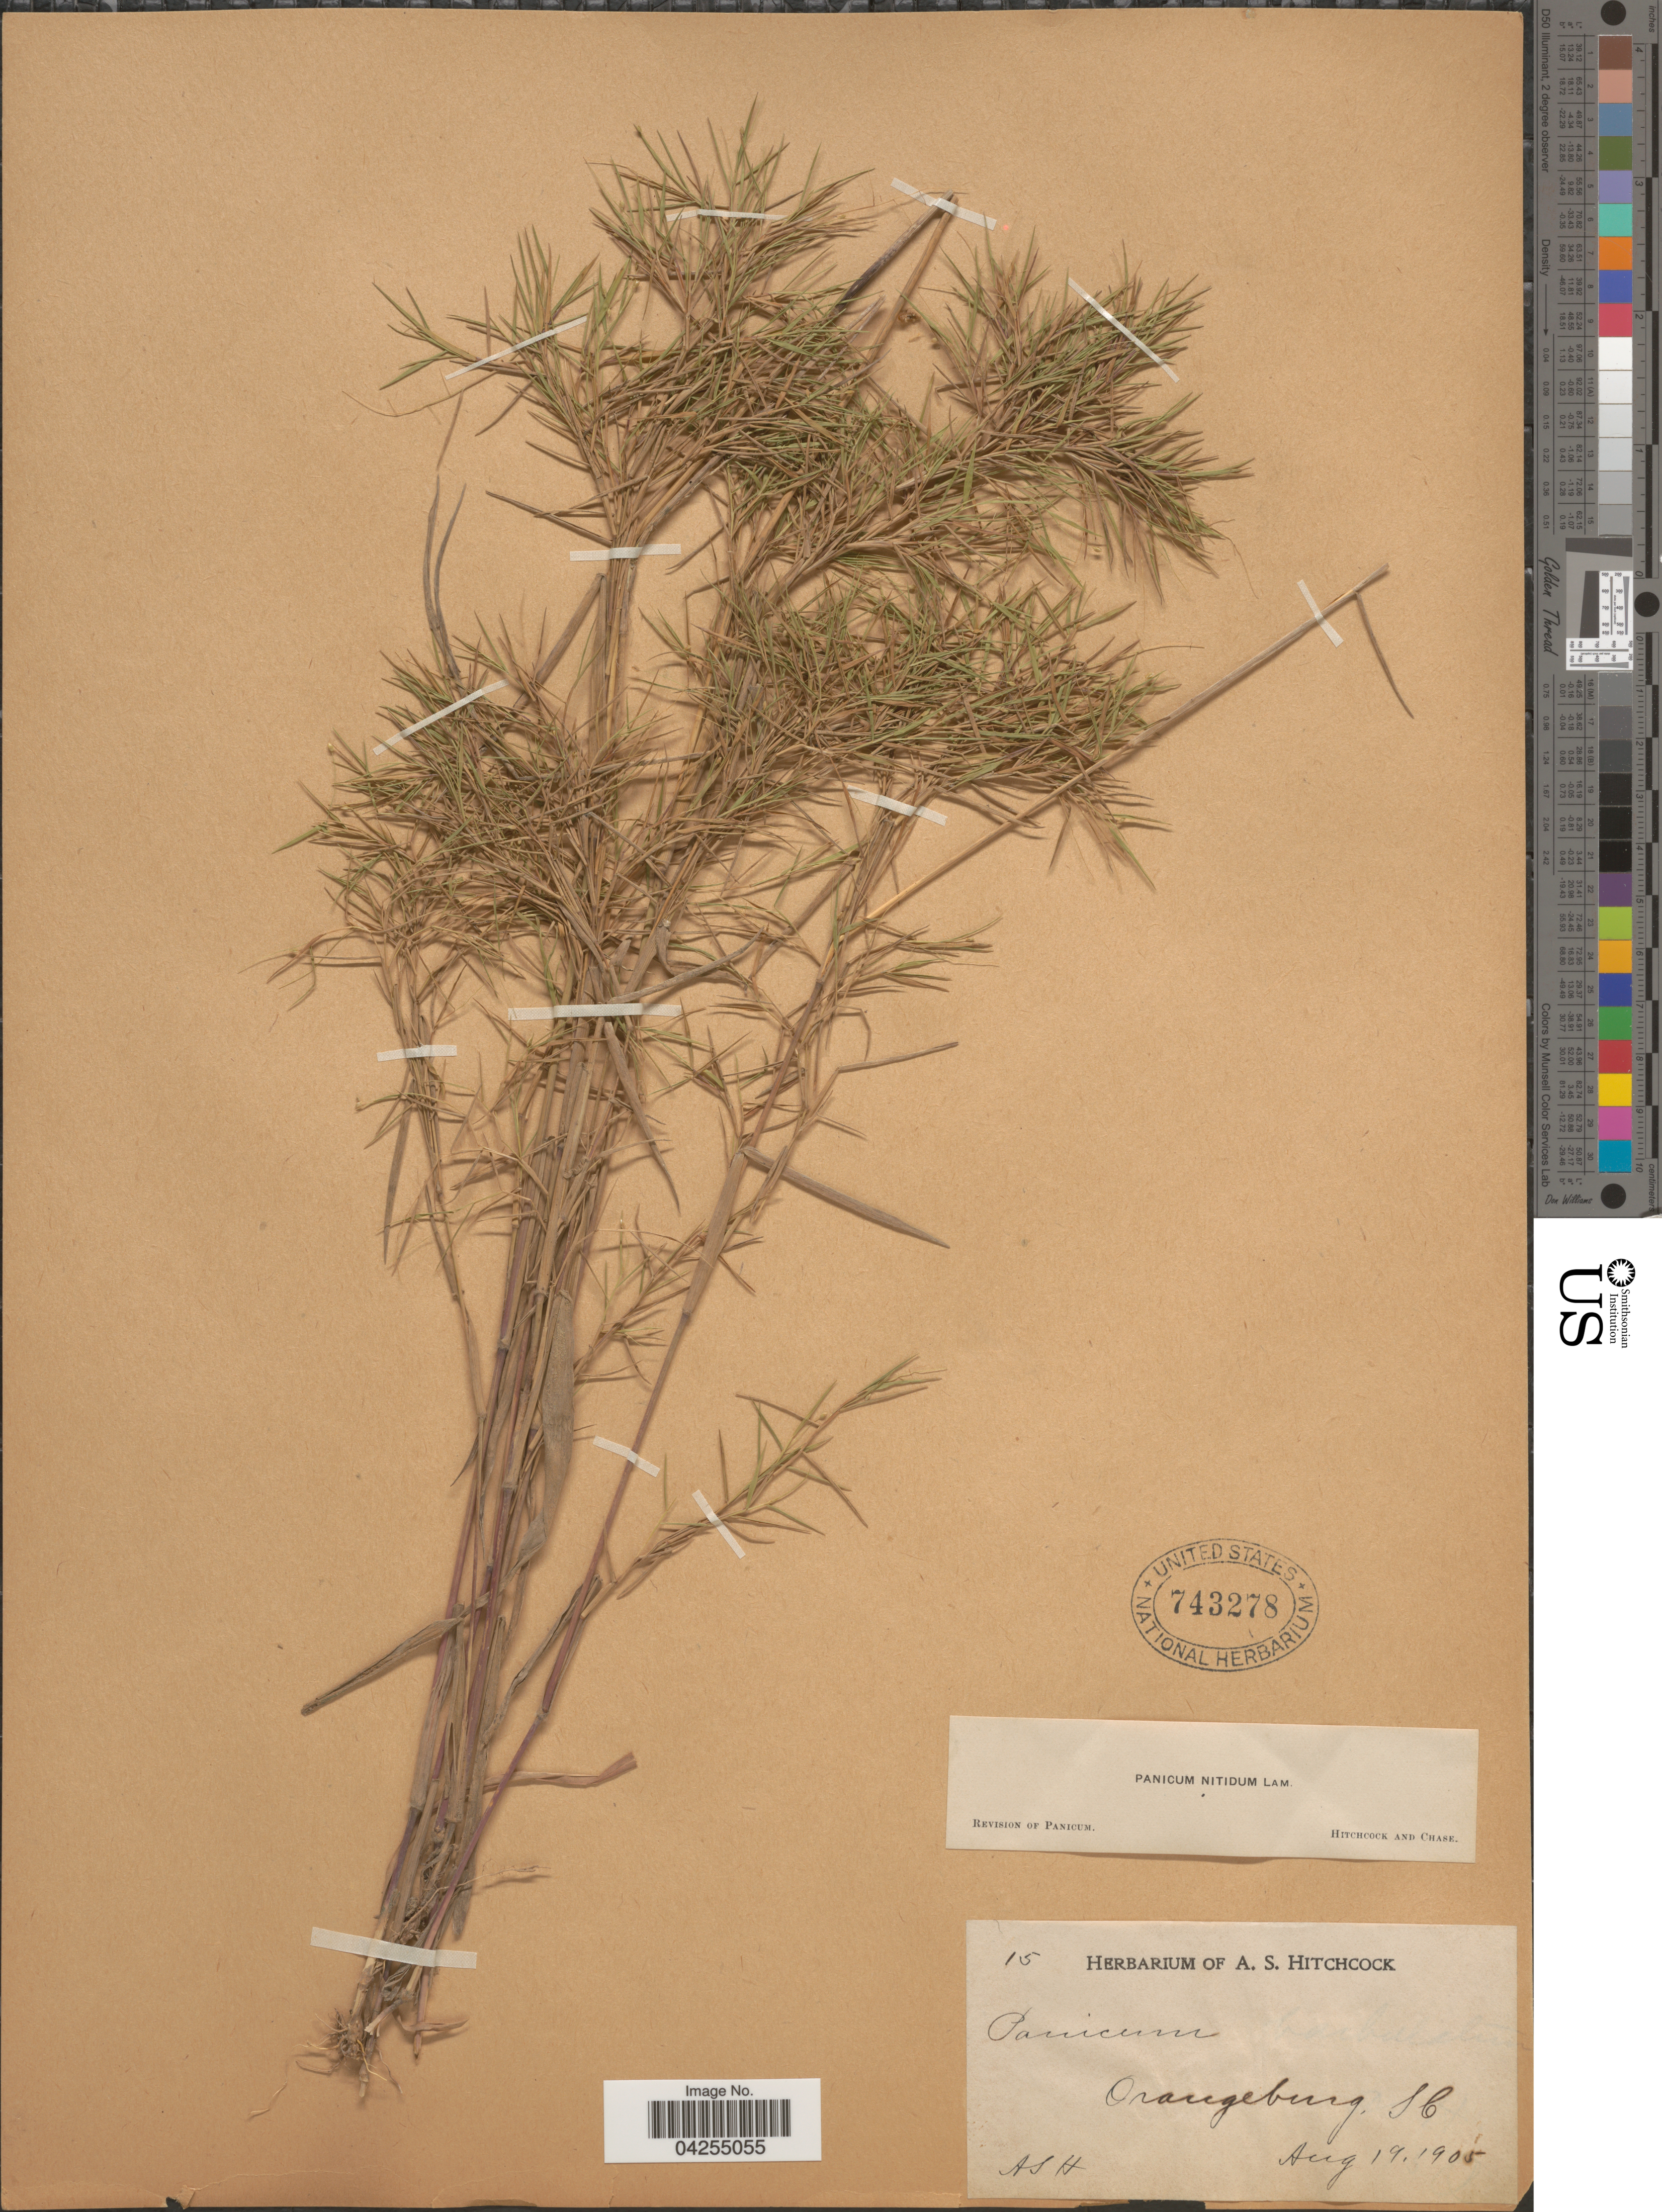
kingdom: Plantae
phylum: Tracheophyta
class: Liliopsida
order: Poales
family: Poaceae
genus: Dichanthelium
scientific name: Dichanthelium dichotomum var. dichotomum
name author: (L.) Gould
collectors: A. S. Hitchcock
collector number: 15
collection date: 1905-08-19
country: United States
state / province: South Carolina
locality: Orangeburg.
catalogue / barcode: US 743278